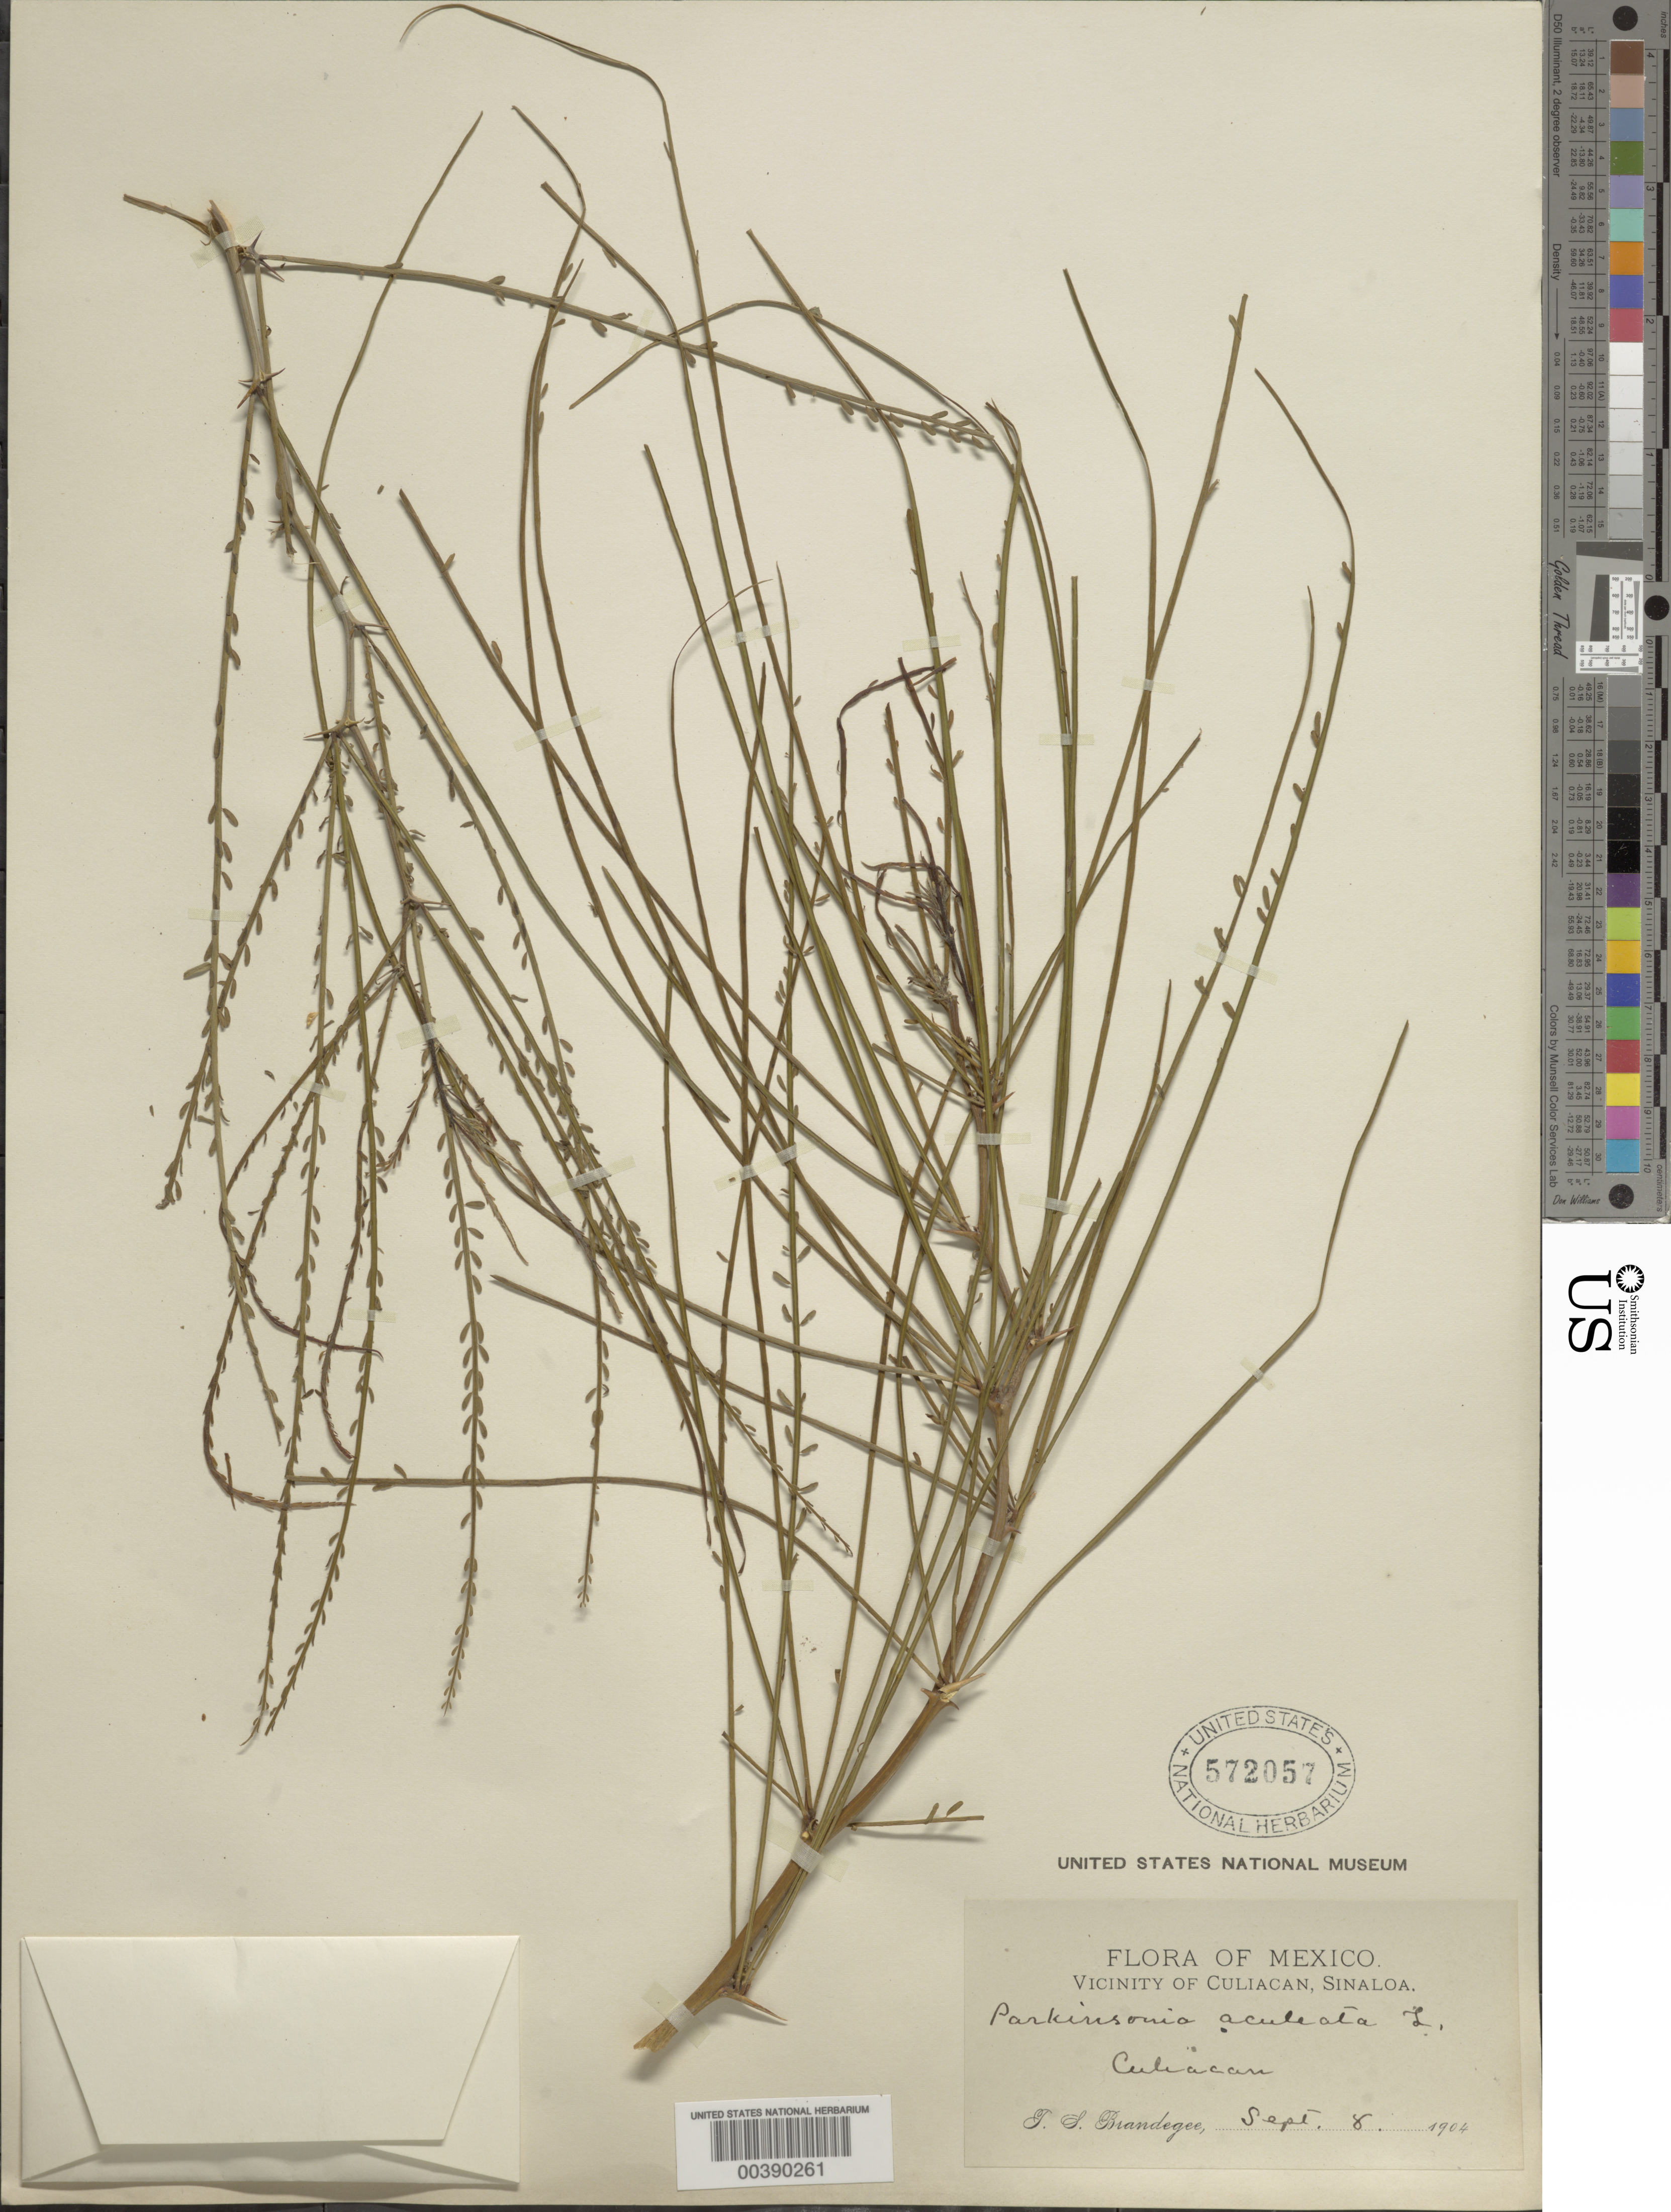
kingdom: Plantae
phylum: Tracheophyta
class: Magnoliopsida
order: Fabales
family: Fabaceae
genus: Parkinsonia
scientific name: Parkinsonia aculeata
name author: L.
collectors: T. S. Brandegee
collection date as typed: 08 Sep 1904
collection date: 1904-09-08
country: Mexico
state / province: Sinaloa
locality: Vicinity of Culiacan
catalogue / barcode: US 572057